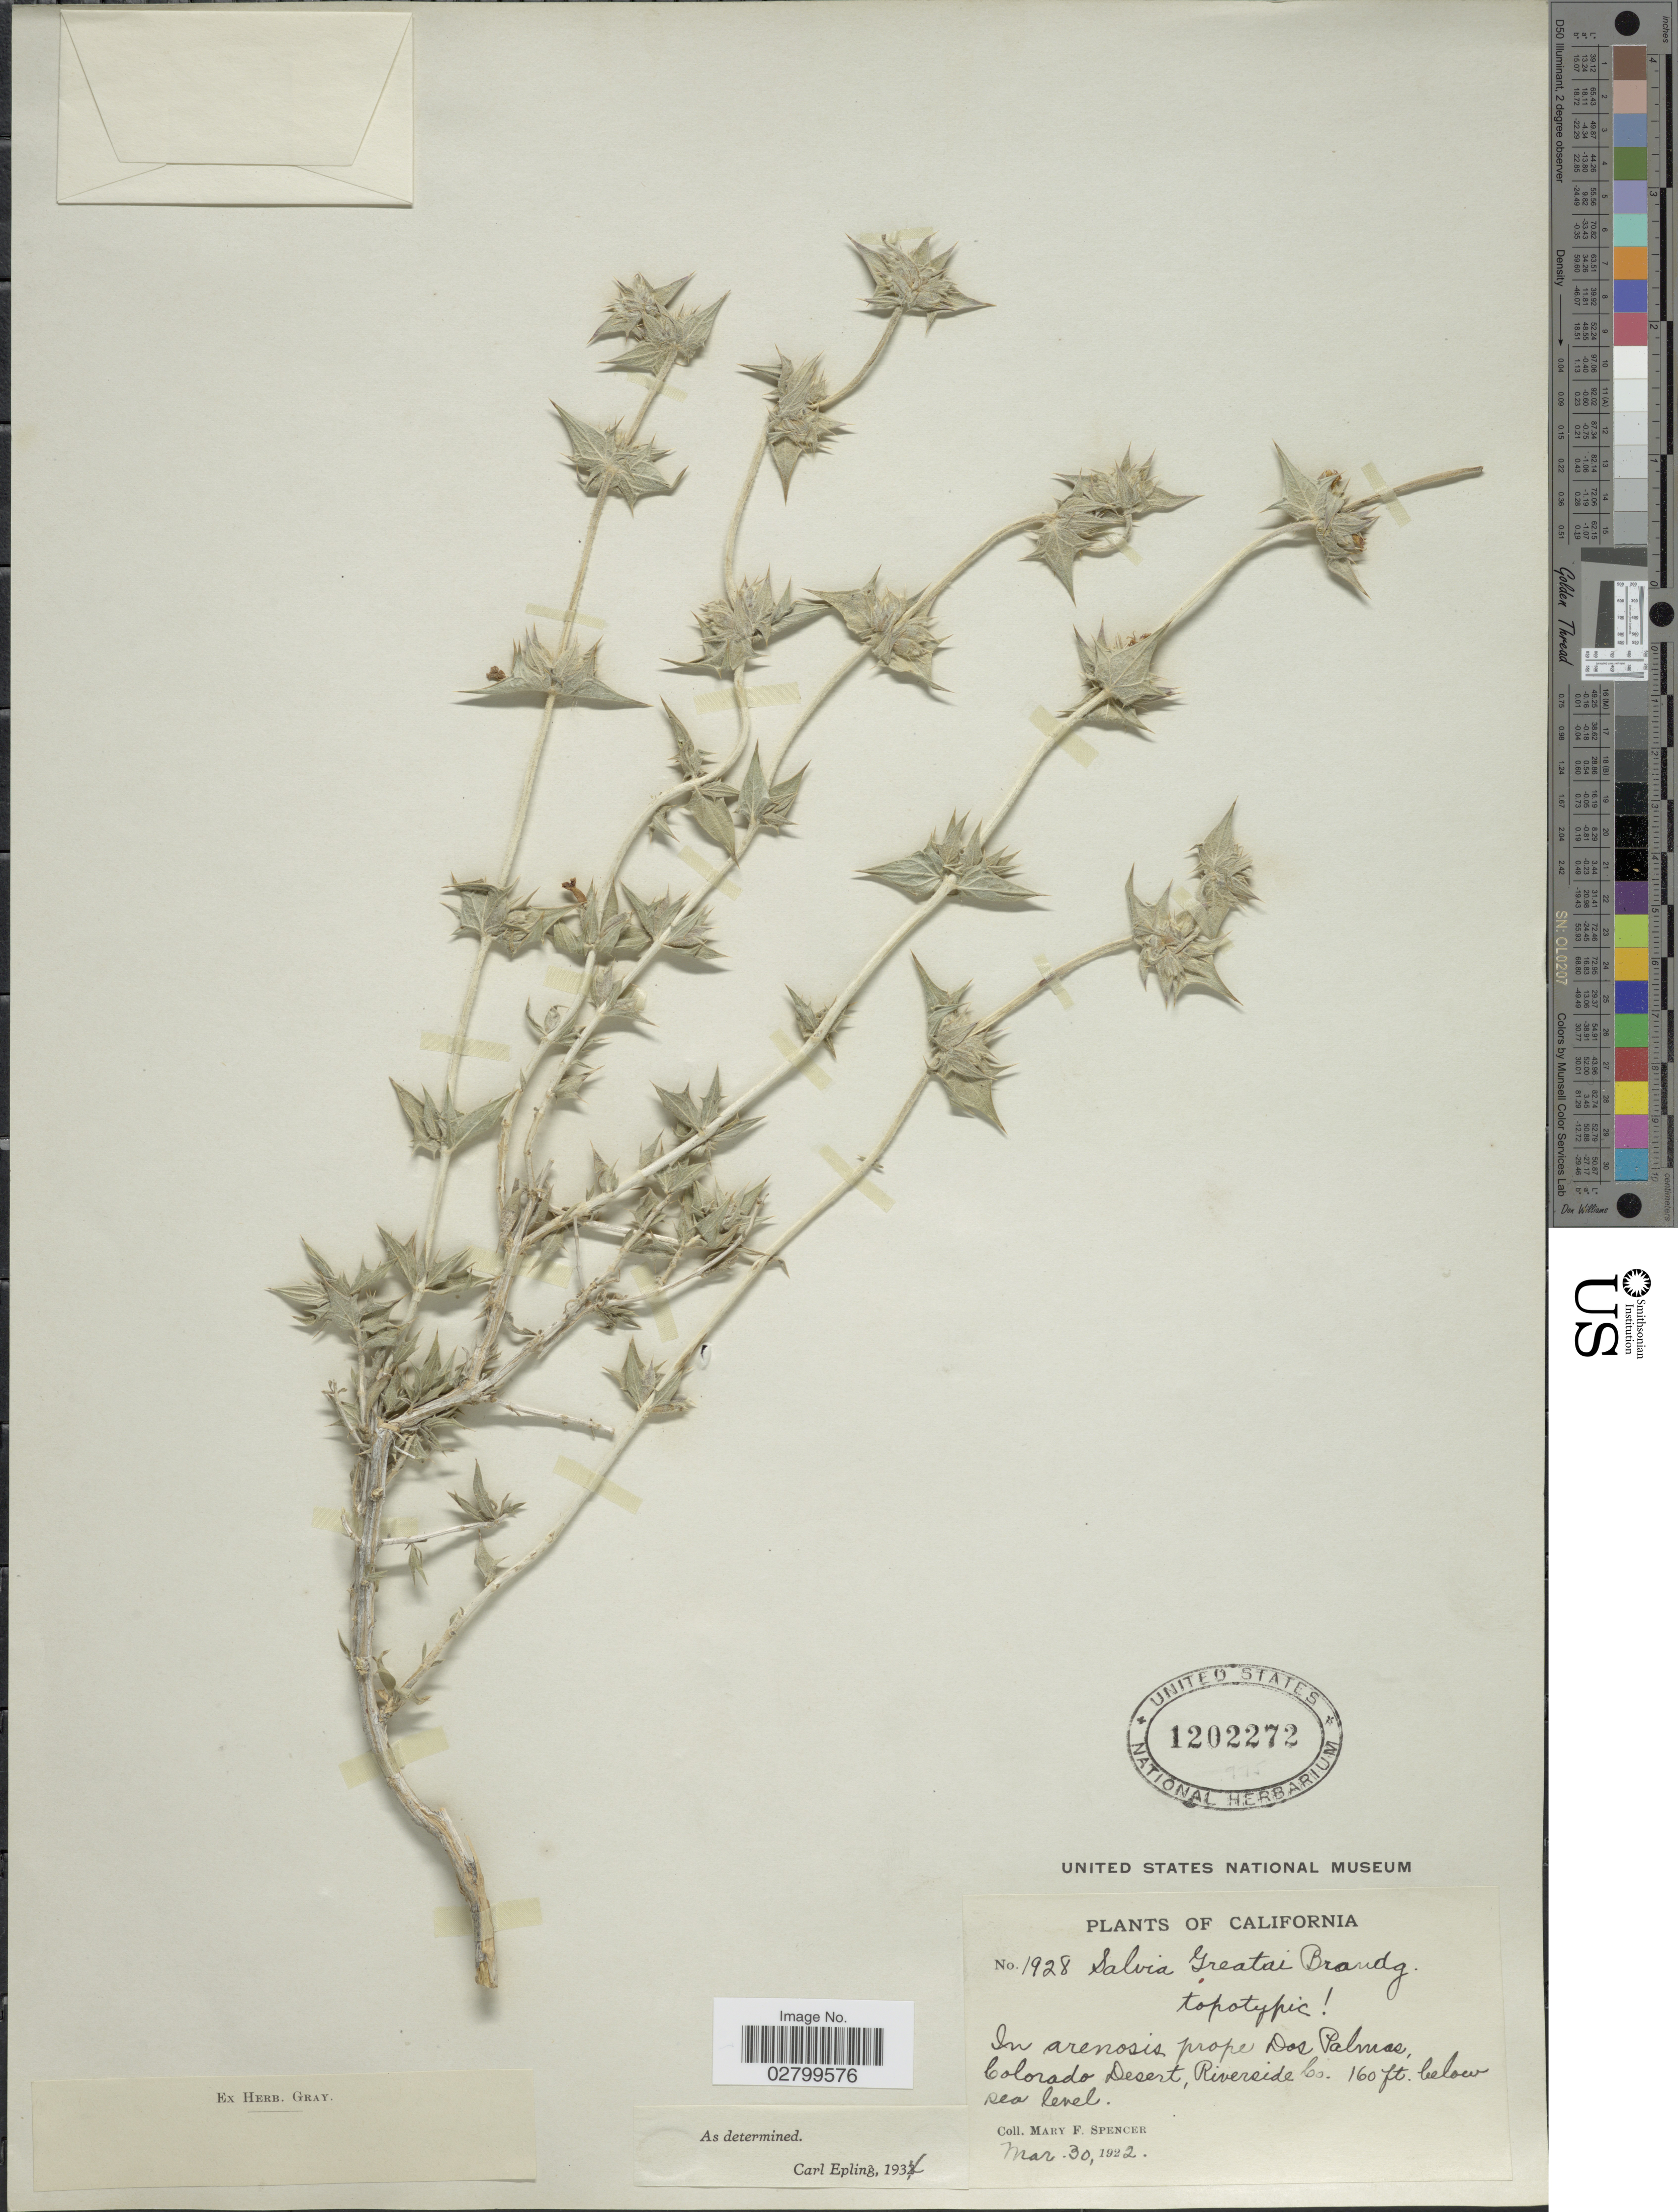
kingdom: Plantae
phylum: Tracheophyta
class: Magnoliopsida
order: Lamiales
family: Lamiaceae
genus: Salvia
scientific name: Salvia greatae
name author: Brandegee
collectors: M. Spencer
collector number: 1928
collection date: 1922-03-30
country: United States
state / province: California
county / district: Riverside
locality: In arenosis prope Dos Palmas, Colorado Desert, Riverside Co.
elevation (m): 49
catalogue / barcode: US 1202272